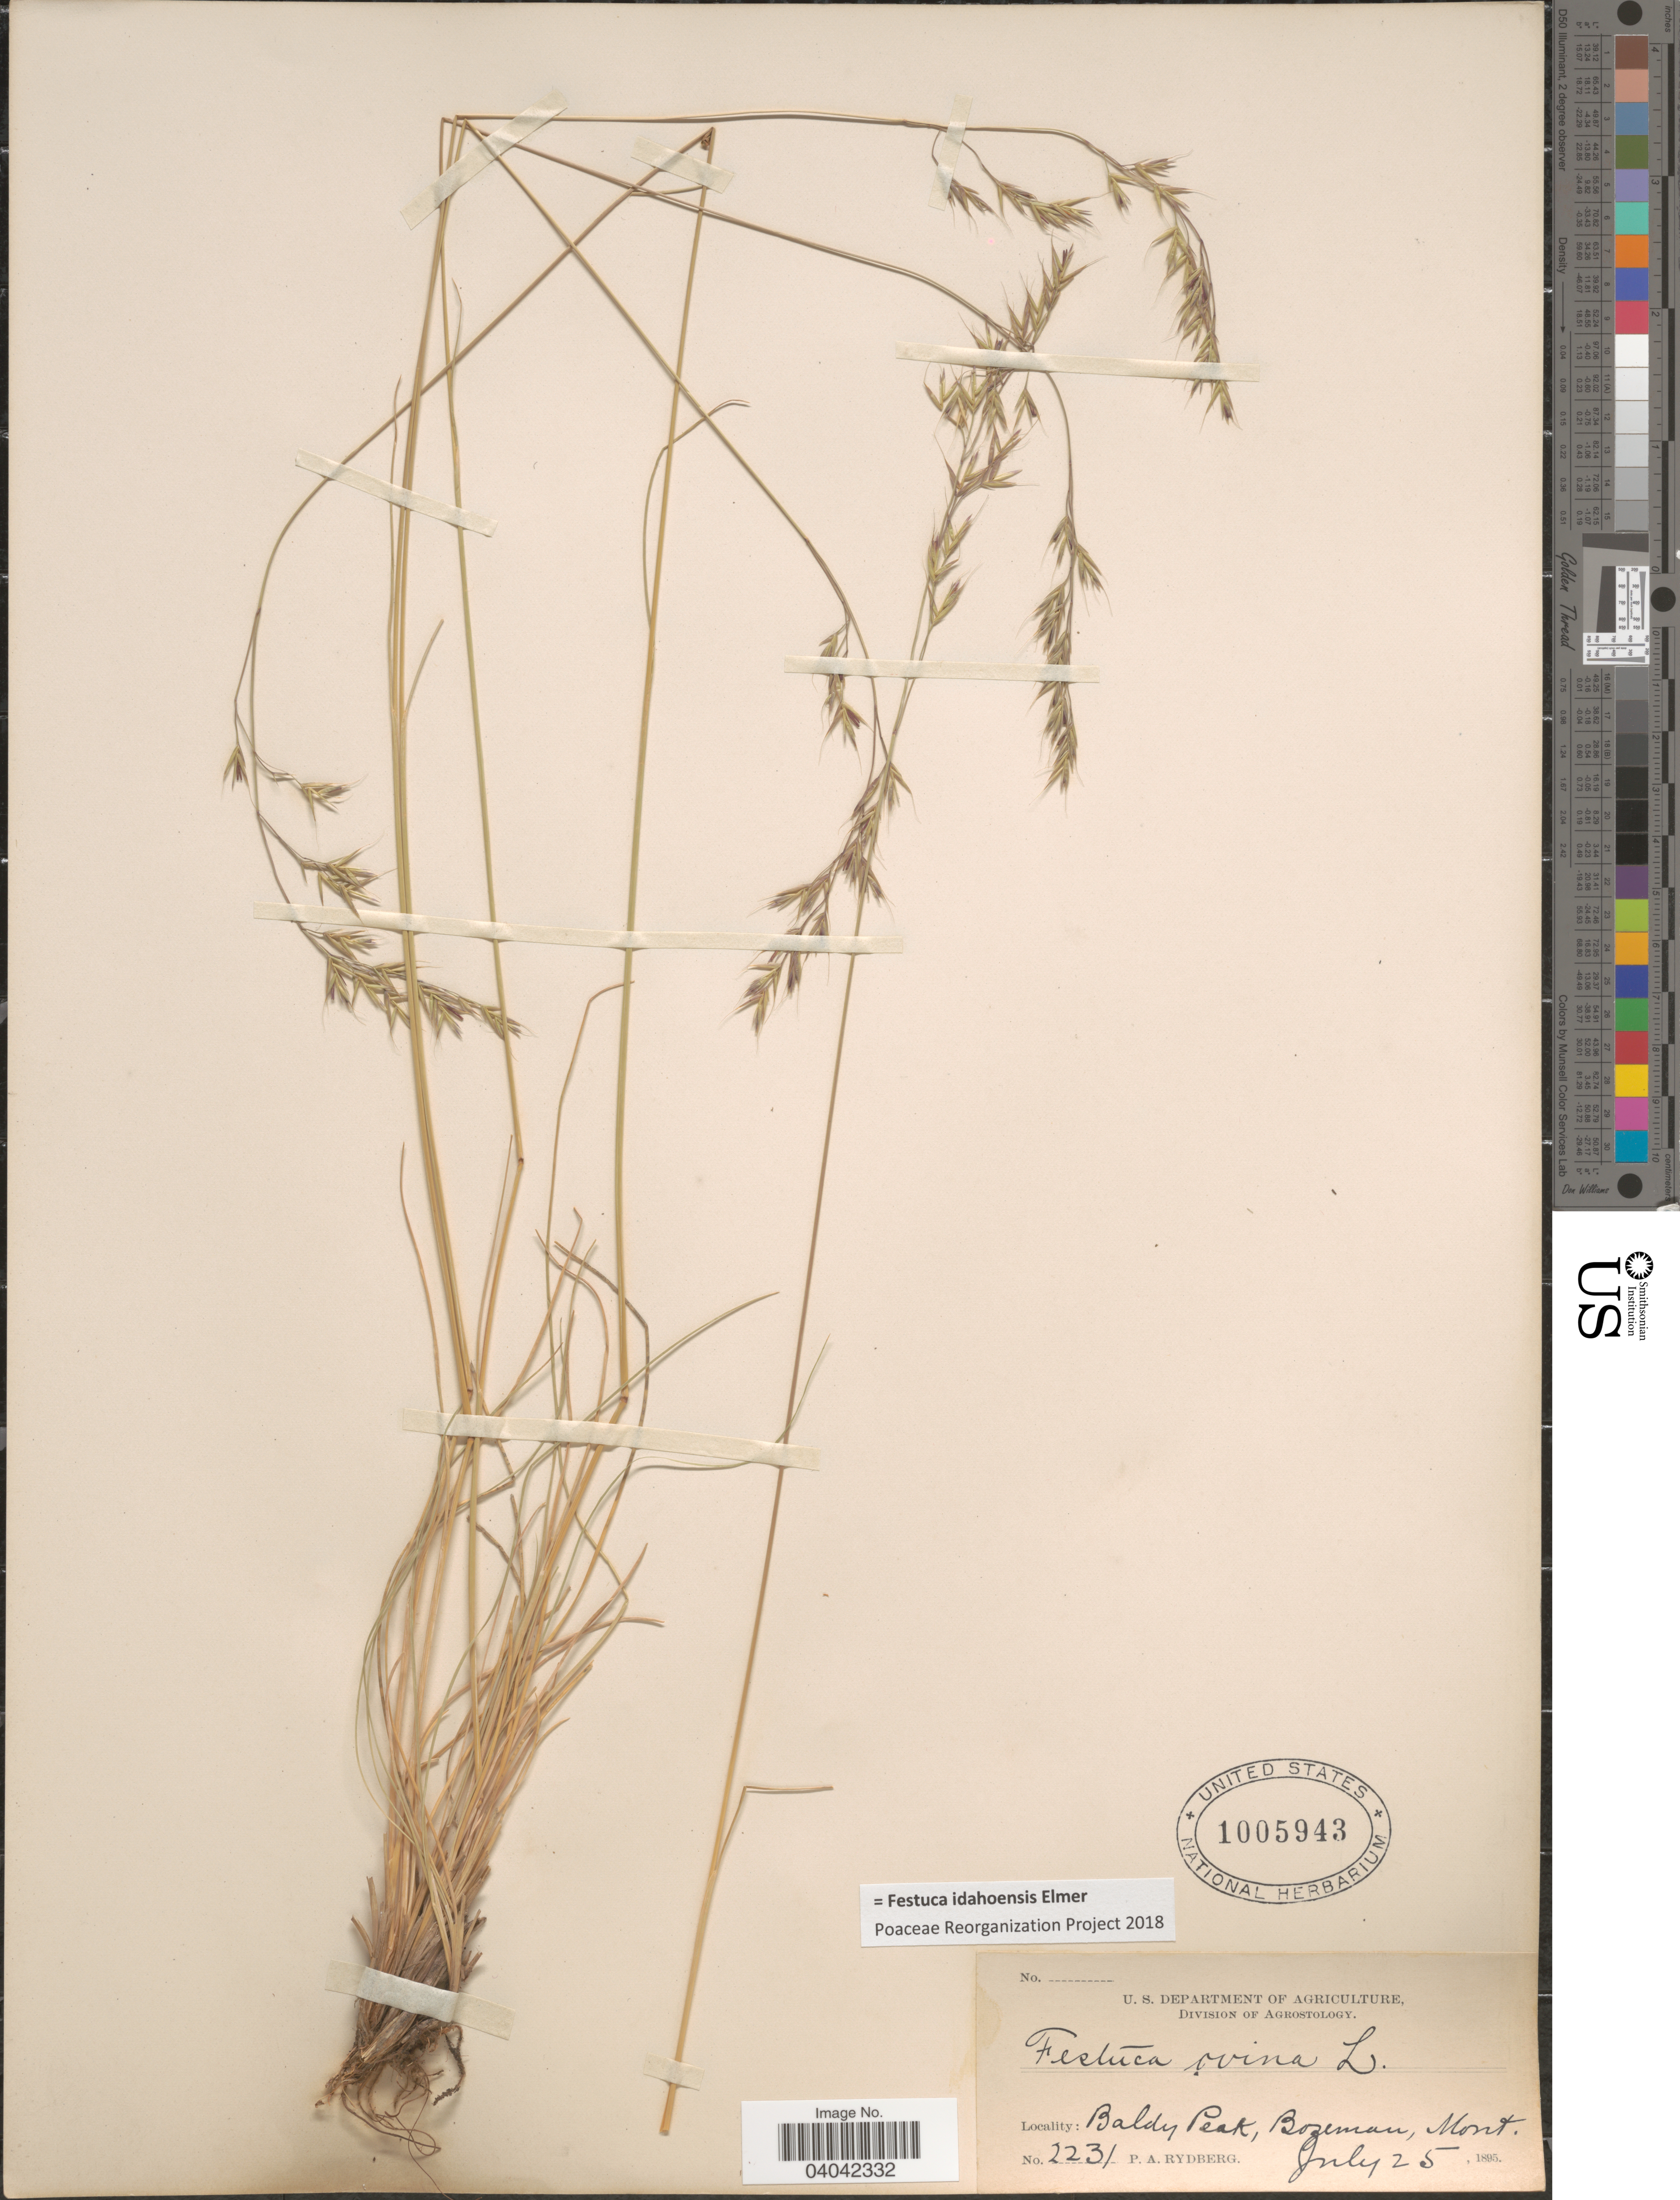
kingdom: Plantae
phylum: Tracheophyta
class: Liliopsida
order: Poales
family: Poaceae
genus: Festuca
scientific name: Festuca idahoensis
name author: Elmer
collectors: P. A. Rydberg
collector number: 2231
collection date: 1895-07-25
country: United States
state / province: Montana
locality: Baldy Peak, Bozeman.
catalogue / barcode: US 1005943